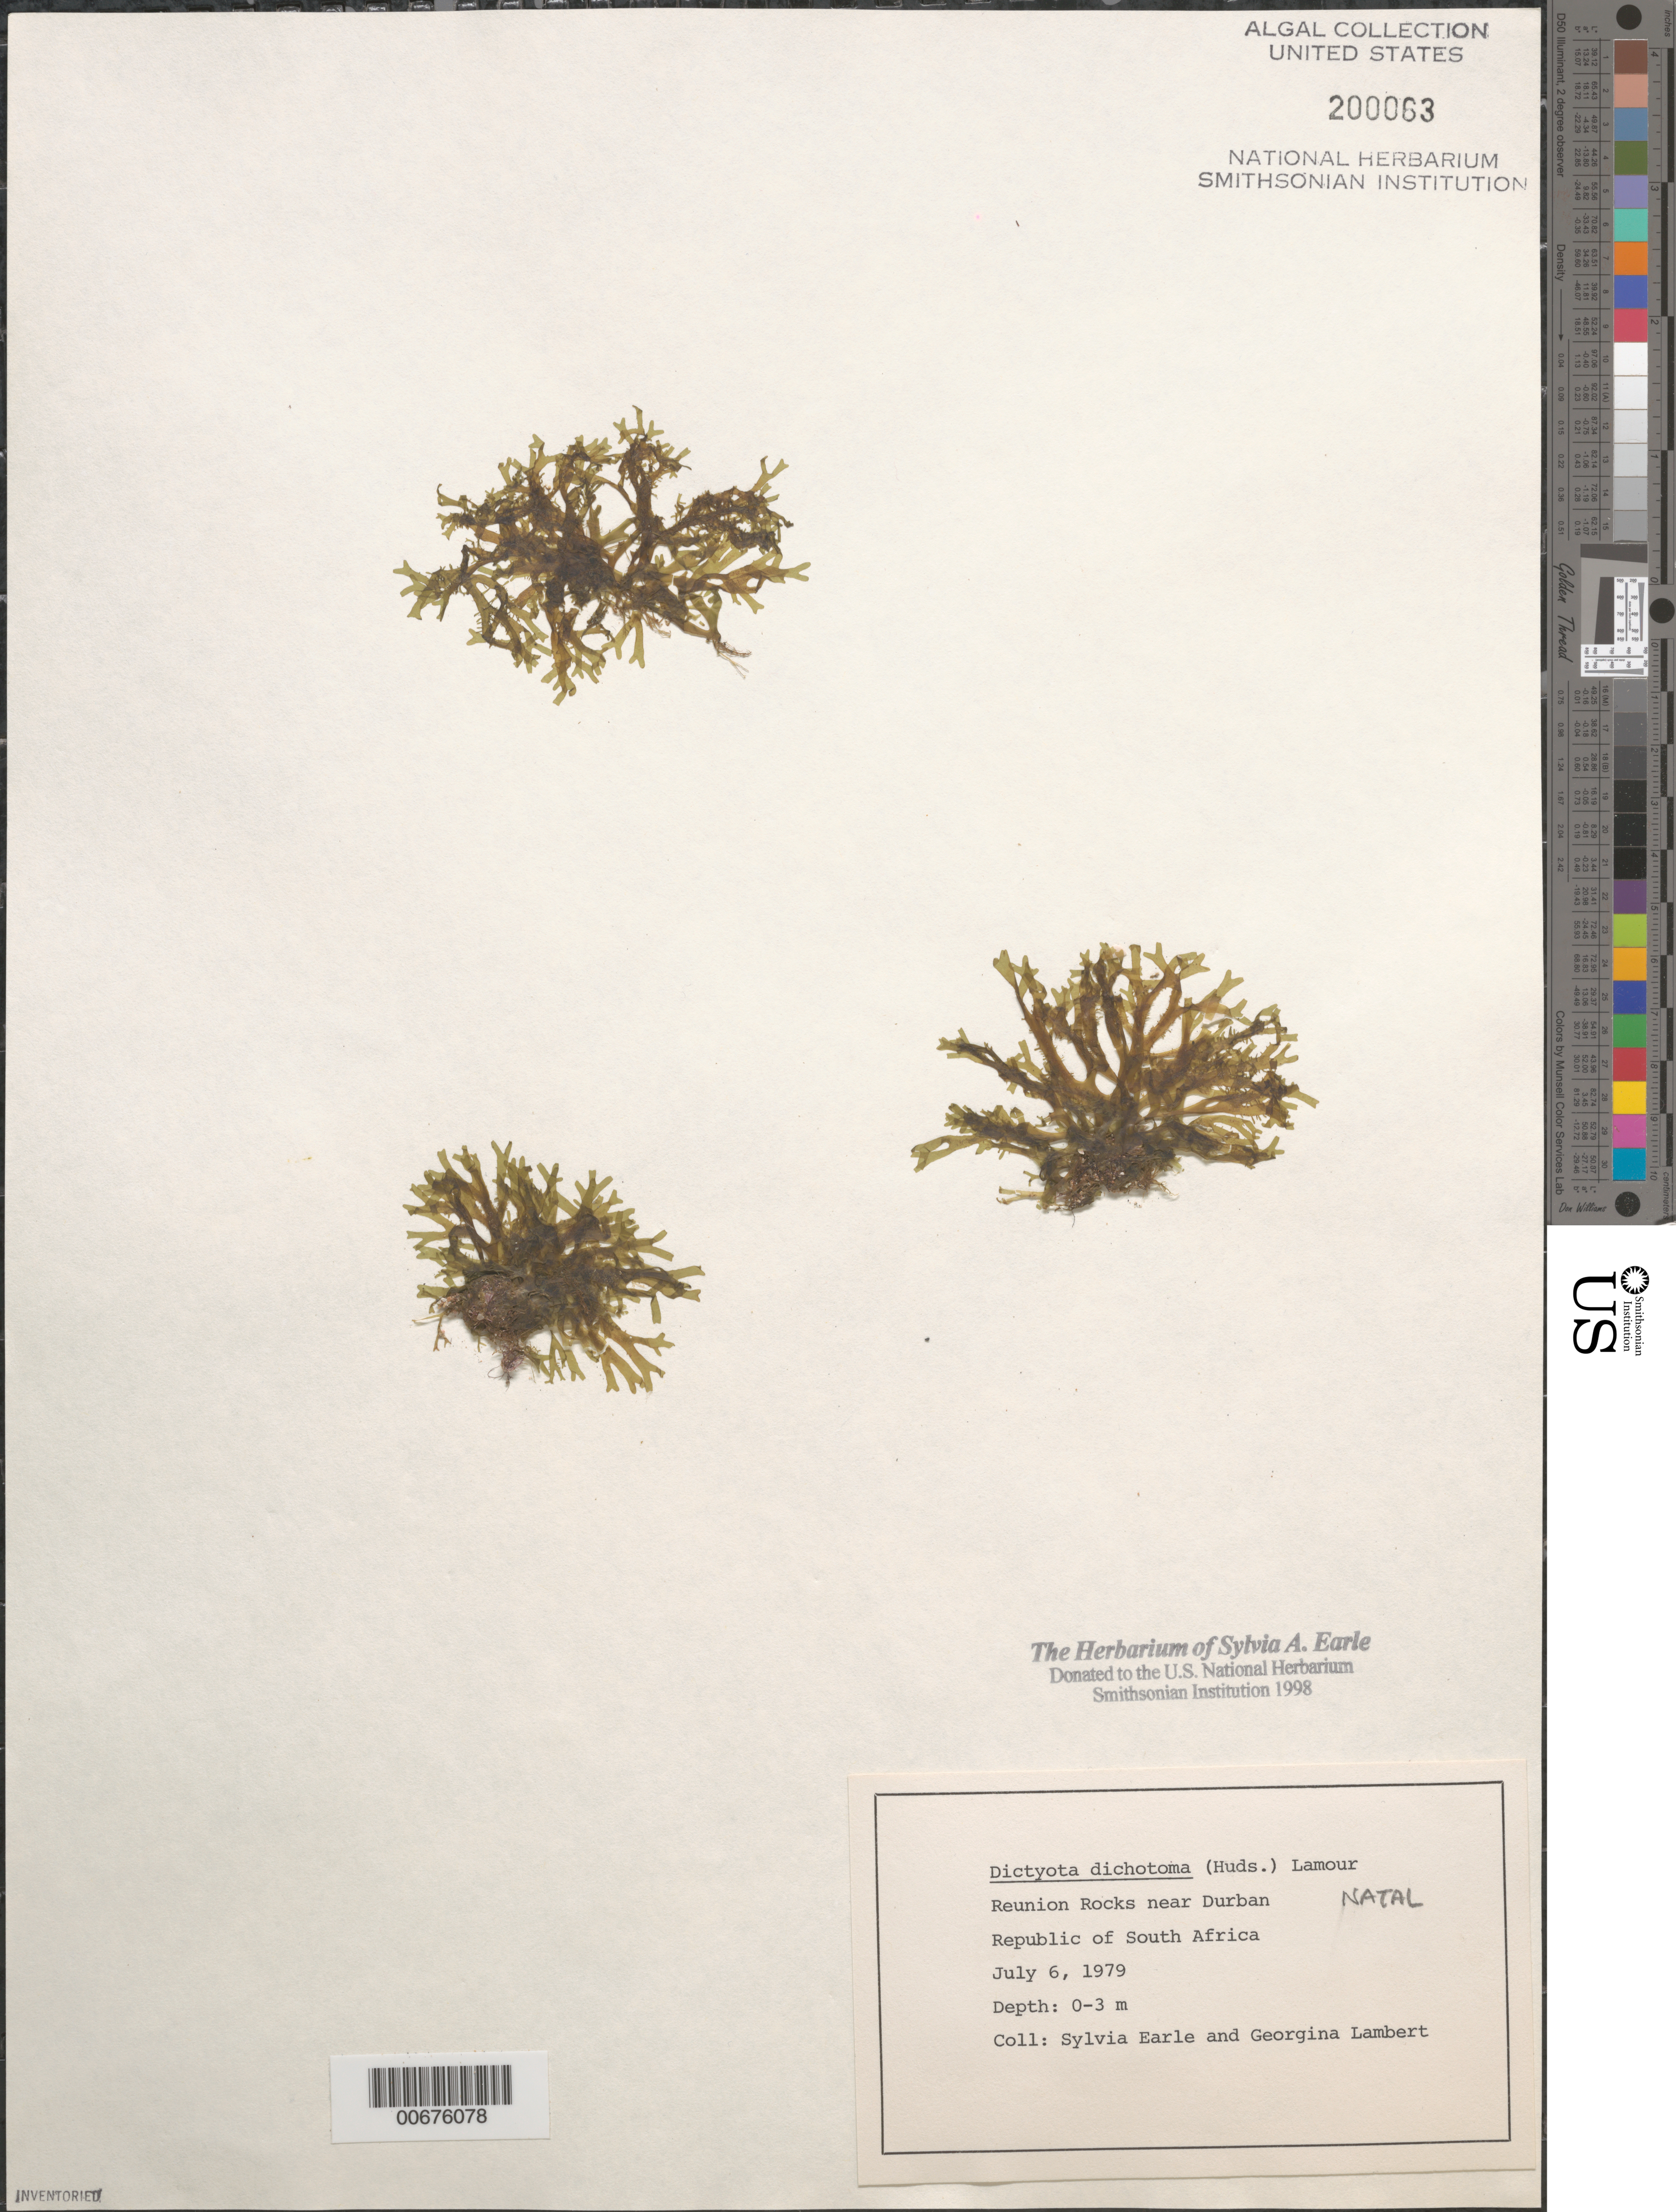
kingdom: Chromista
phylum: Ochrophyta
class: Phaeophyceae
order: Dictyotales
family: Dictyotaceae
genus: Dictyota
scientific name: Dictyota dichotoma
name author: (Huds.) J.V.Lamouroux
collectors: S. A. Earle & G. Lambert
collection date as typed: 06 Jul 1979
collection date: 1979-07-06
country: South Africa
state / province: KwaZulu-Natal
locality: Reunion Rocks near Durban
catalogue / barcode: US 200063